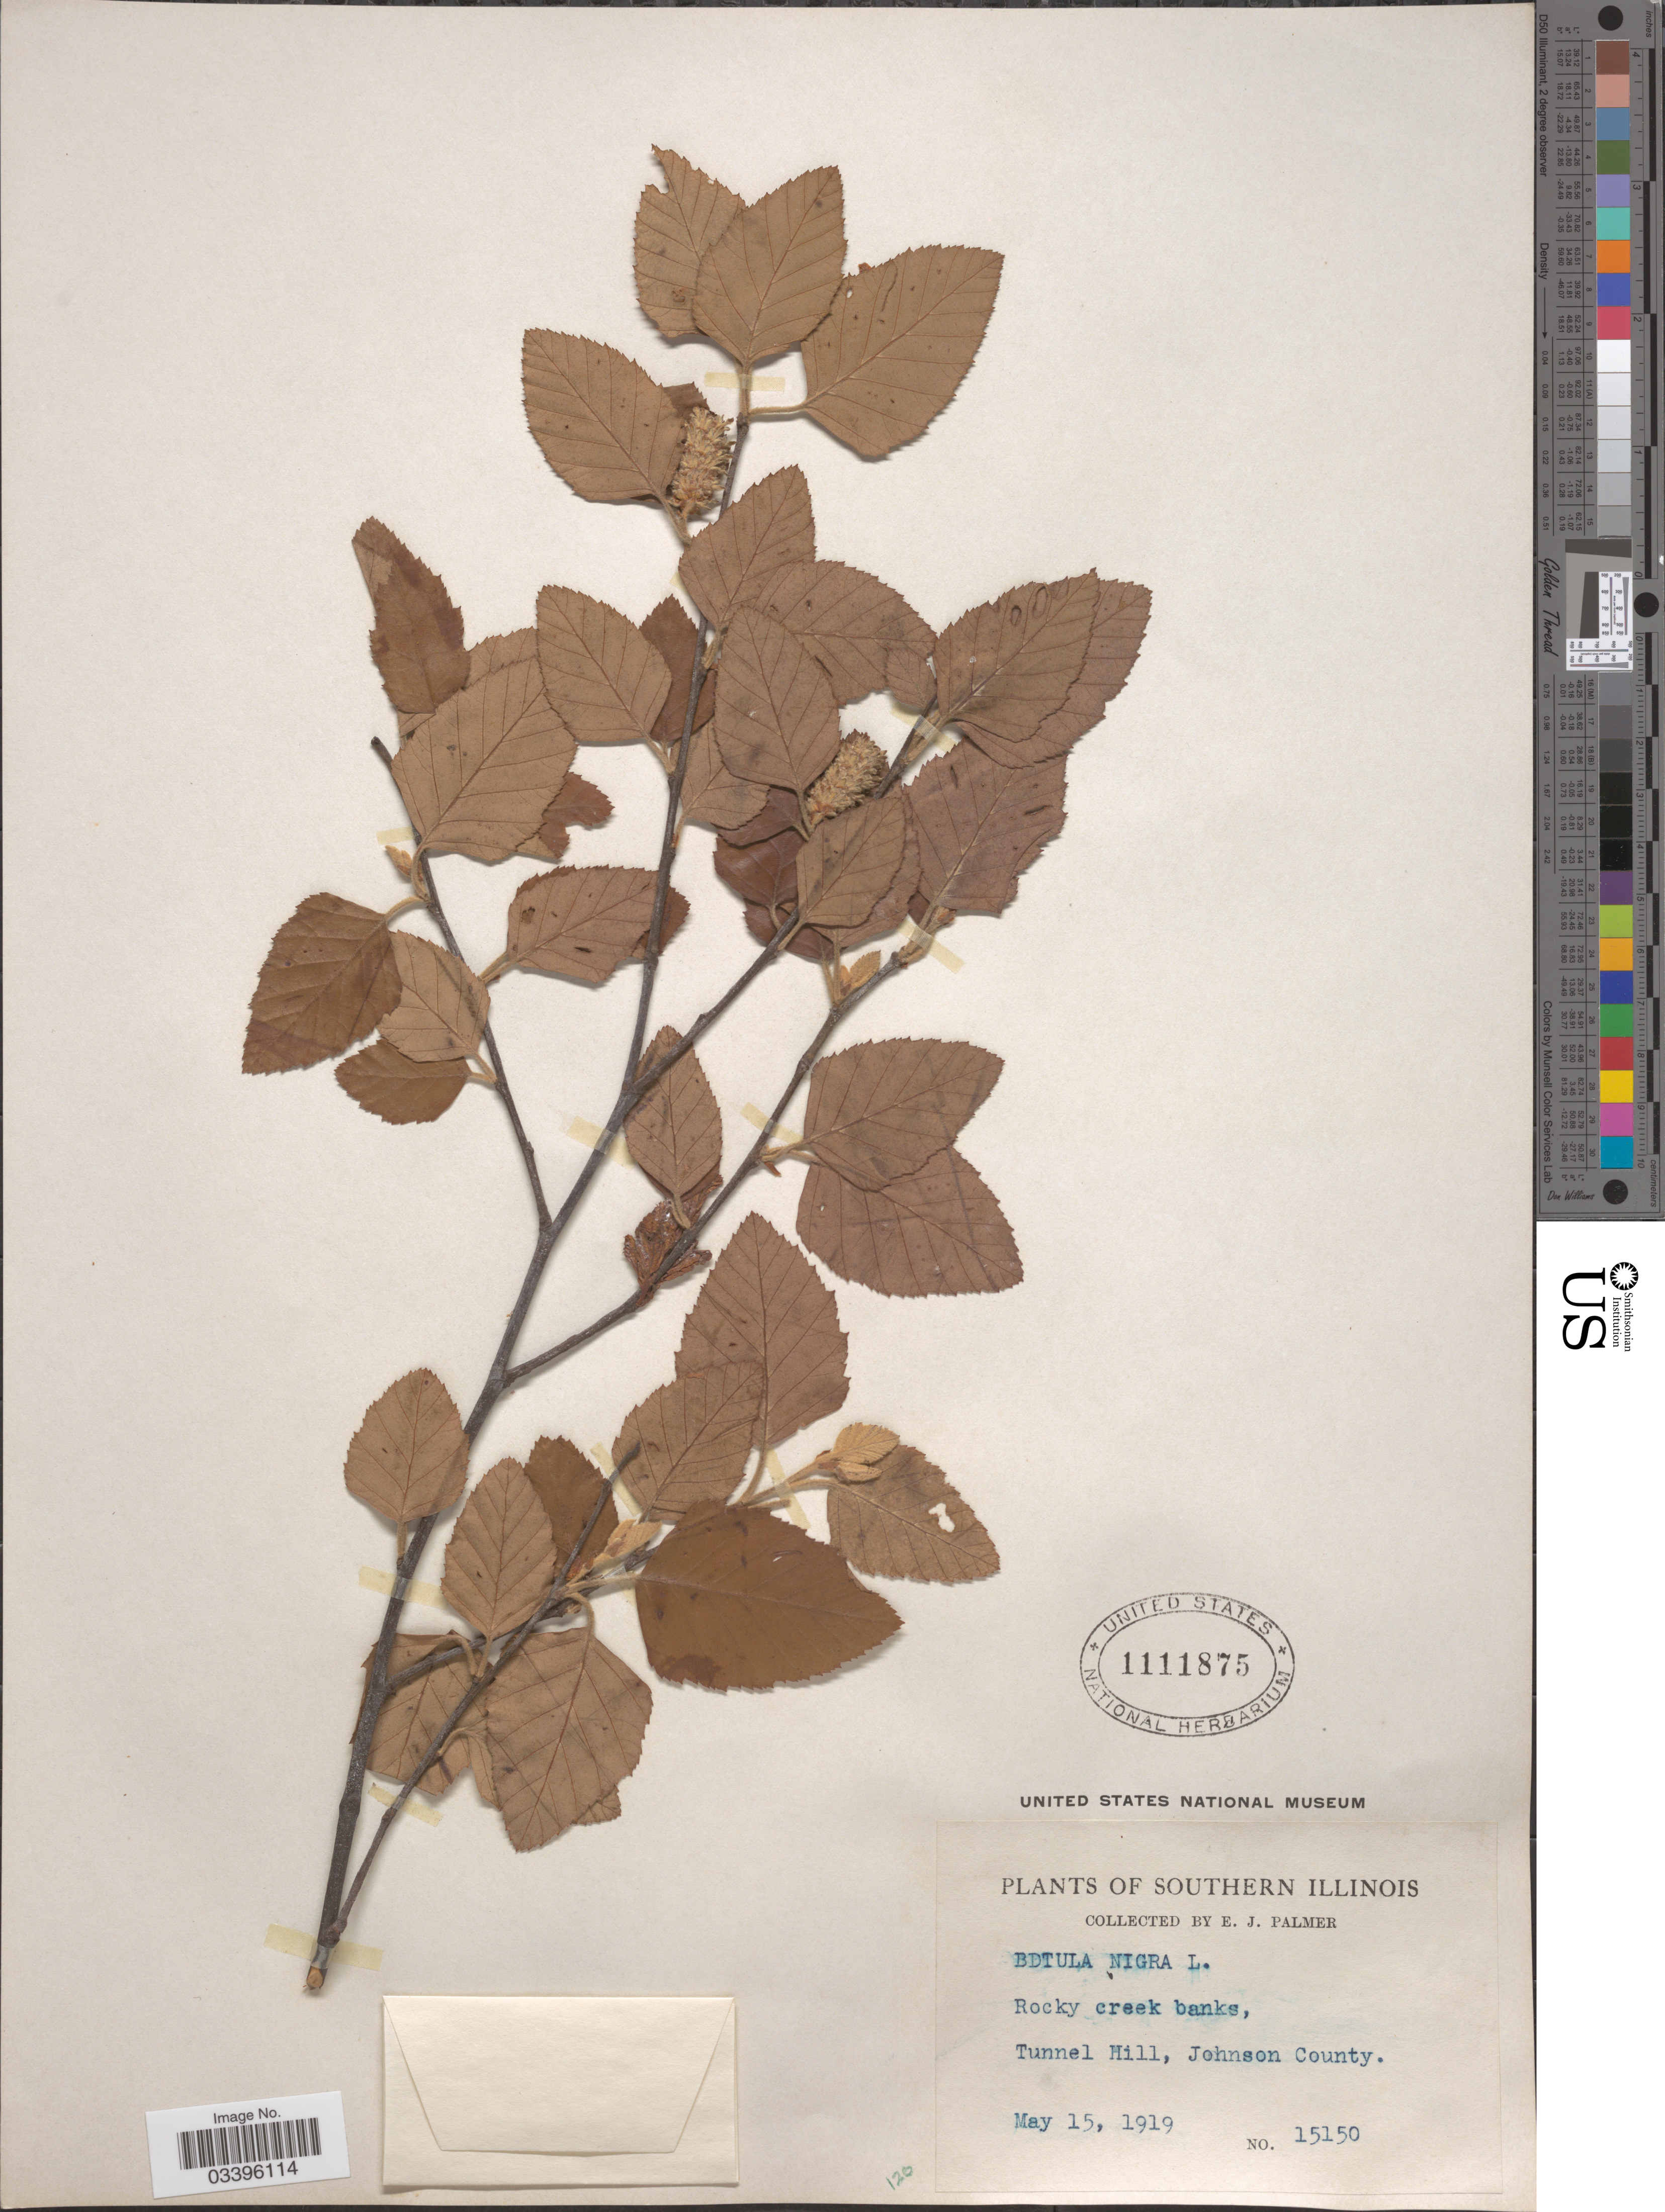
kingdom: Plantae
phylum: Tracheophyta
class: Magnoliopsida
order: Fagales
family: Betulaceae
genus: Betula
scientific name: Betula nigra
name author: L.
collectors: E. J. Palmer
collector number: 15150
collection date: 1919-05-15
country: United States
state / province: Illinois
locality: Southern Illinois. Rocky creek banks, Tunnel Hill, Johnson County.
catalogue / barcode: US 1111875